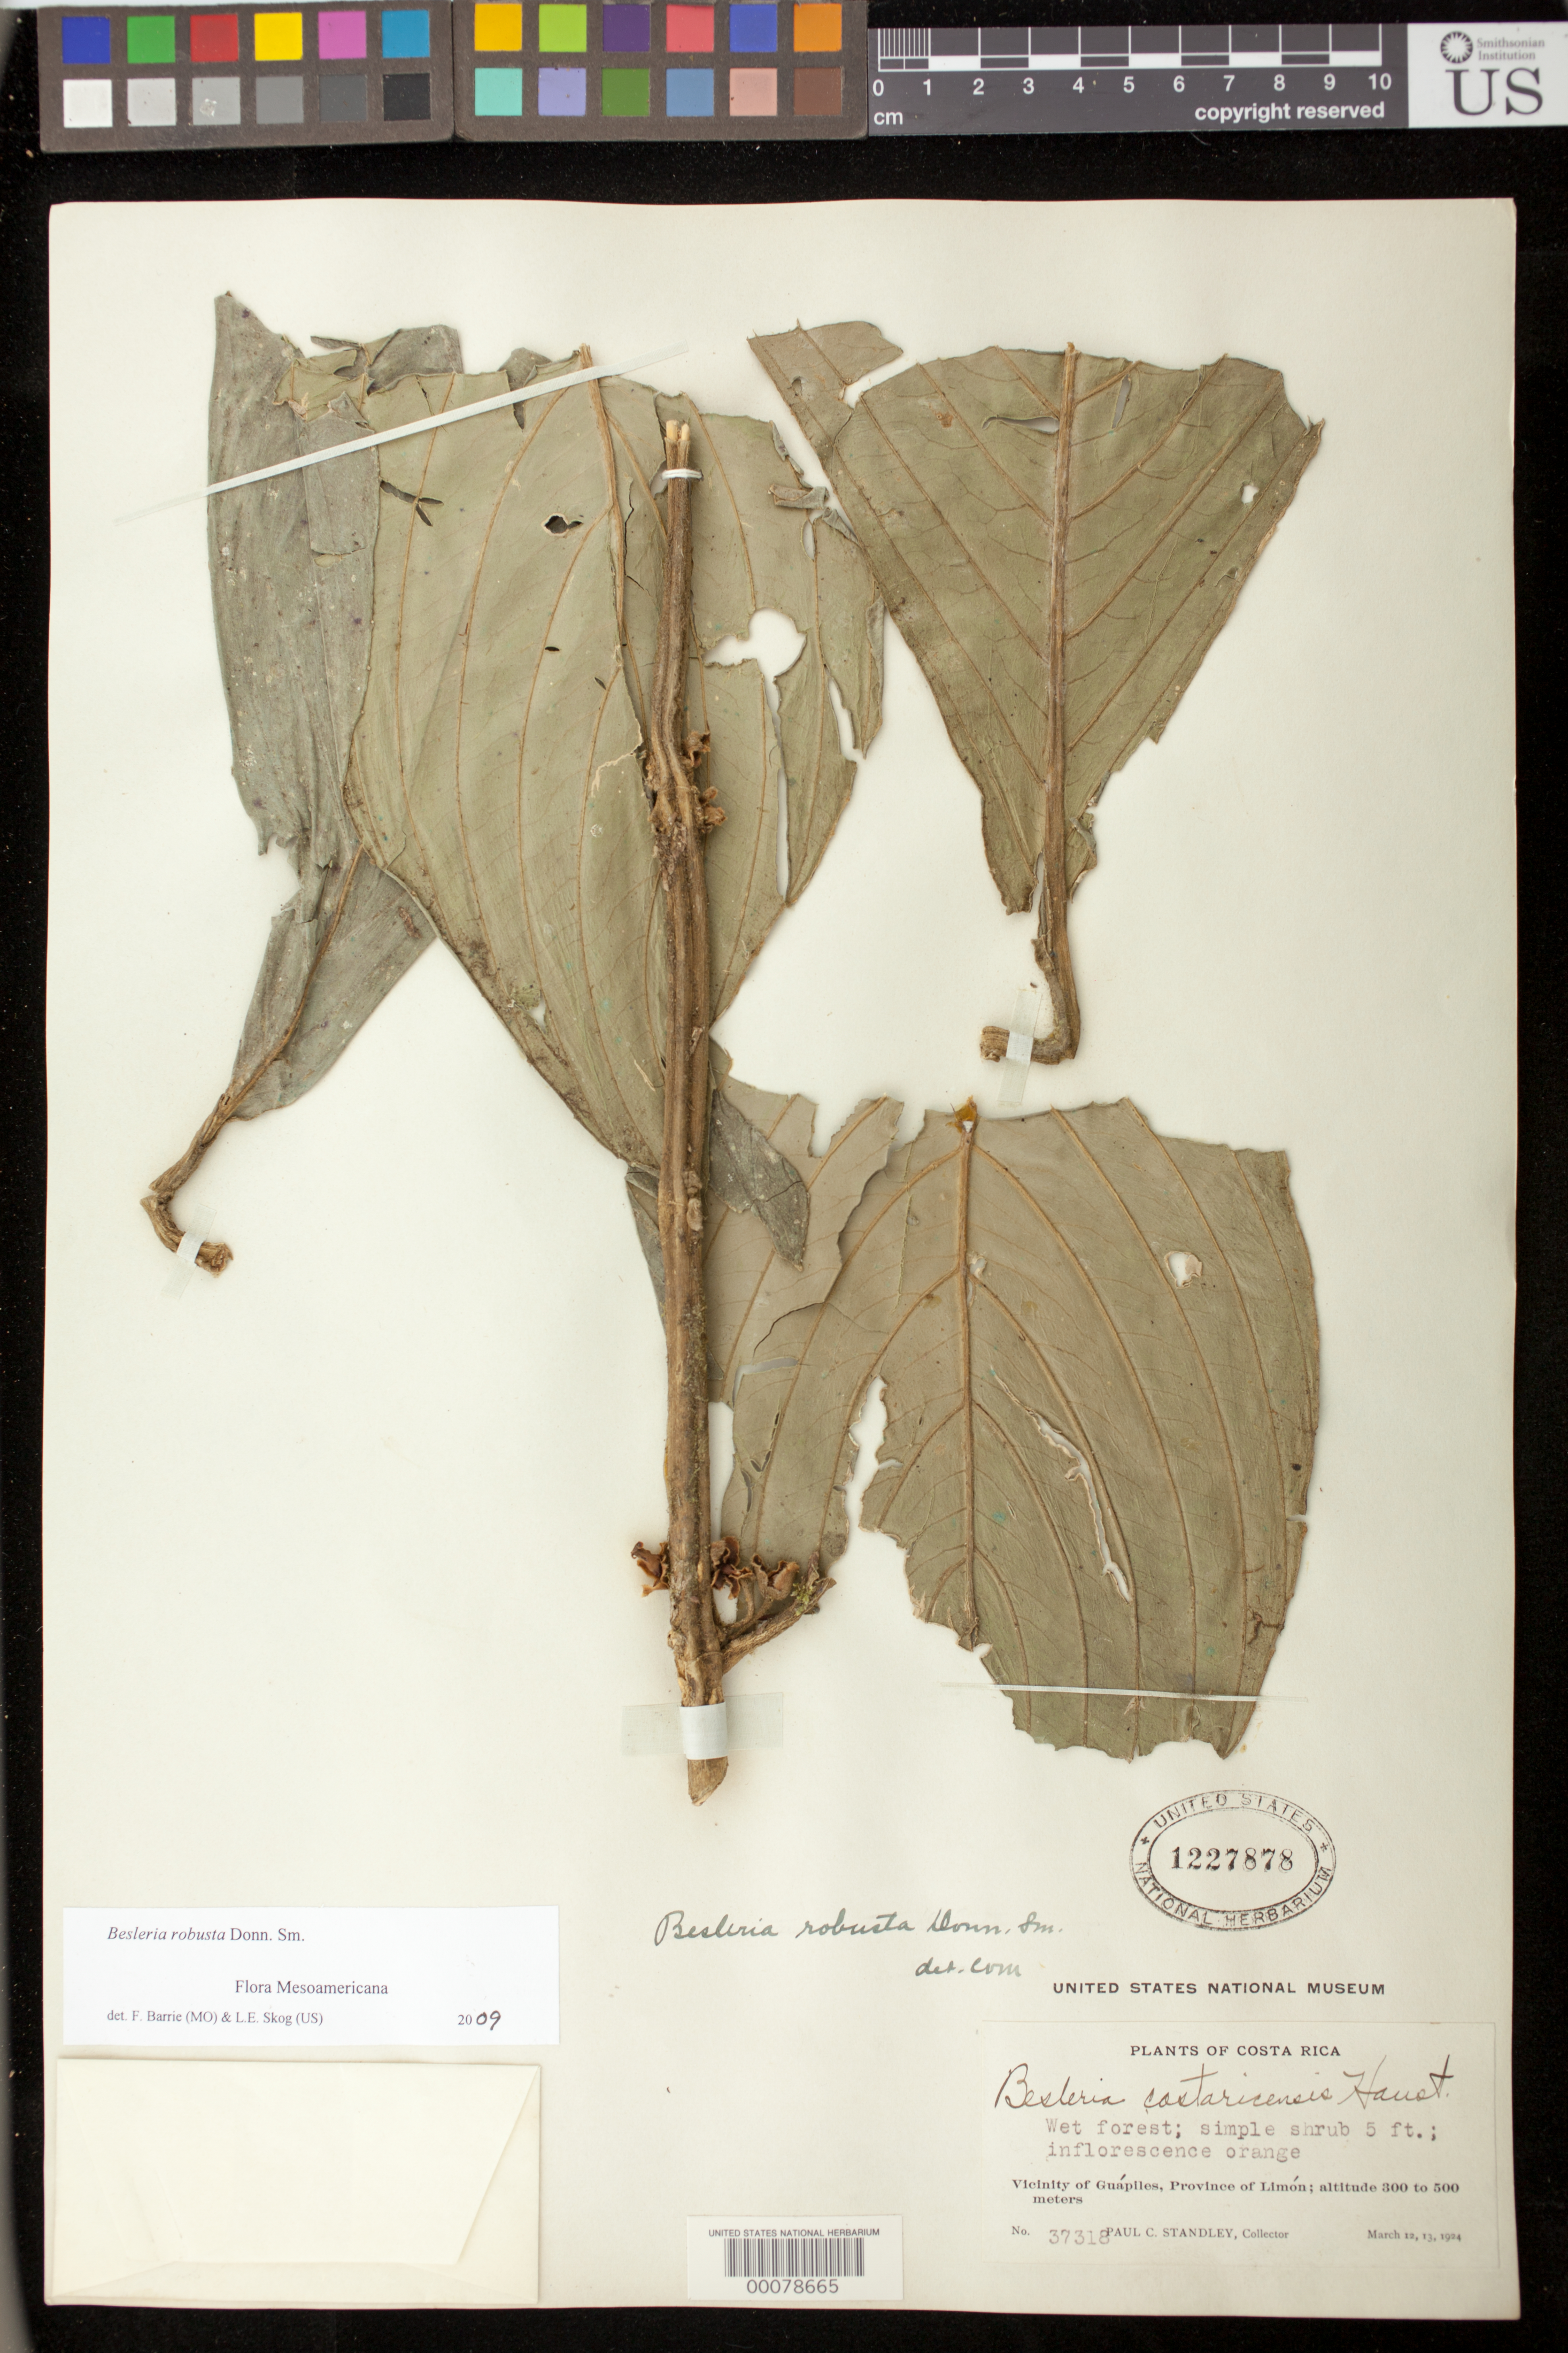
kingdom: Plantae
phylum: Tracheophyta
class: Magnoliopsida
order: Lamiales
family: Gesneriaceae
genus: Besleria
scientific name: Besleria robusta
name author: Donn. Sm.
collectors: P. C. Standley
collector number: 37318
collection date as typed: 12-13 Mar 1924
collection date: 1924-03-12/1924-03-13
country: Costa Rica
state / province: Limón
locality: Vicinity of Guapiles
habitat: Wet forest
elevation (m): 300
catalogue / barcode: US 1227878